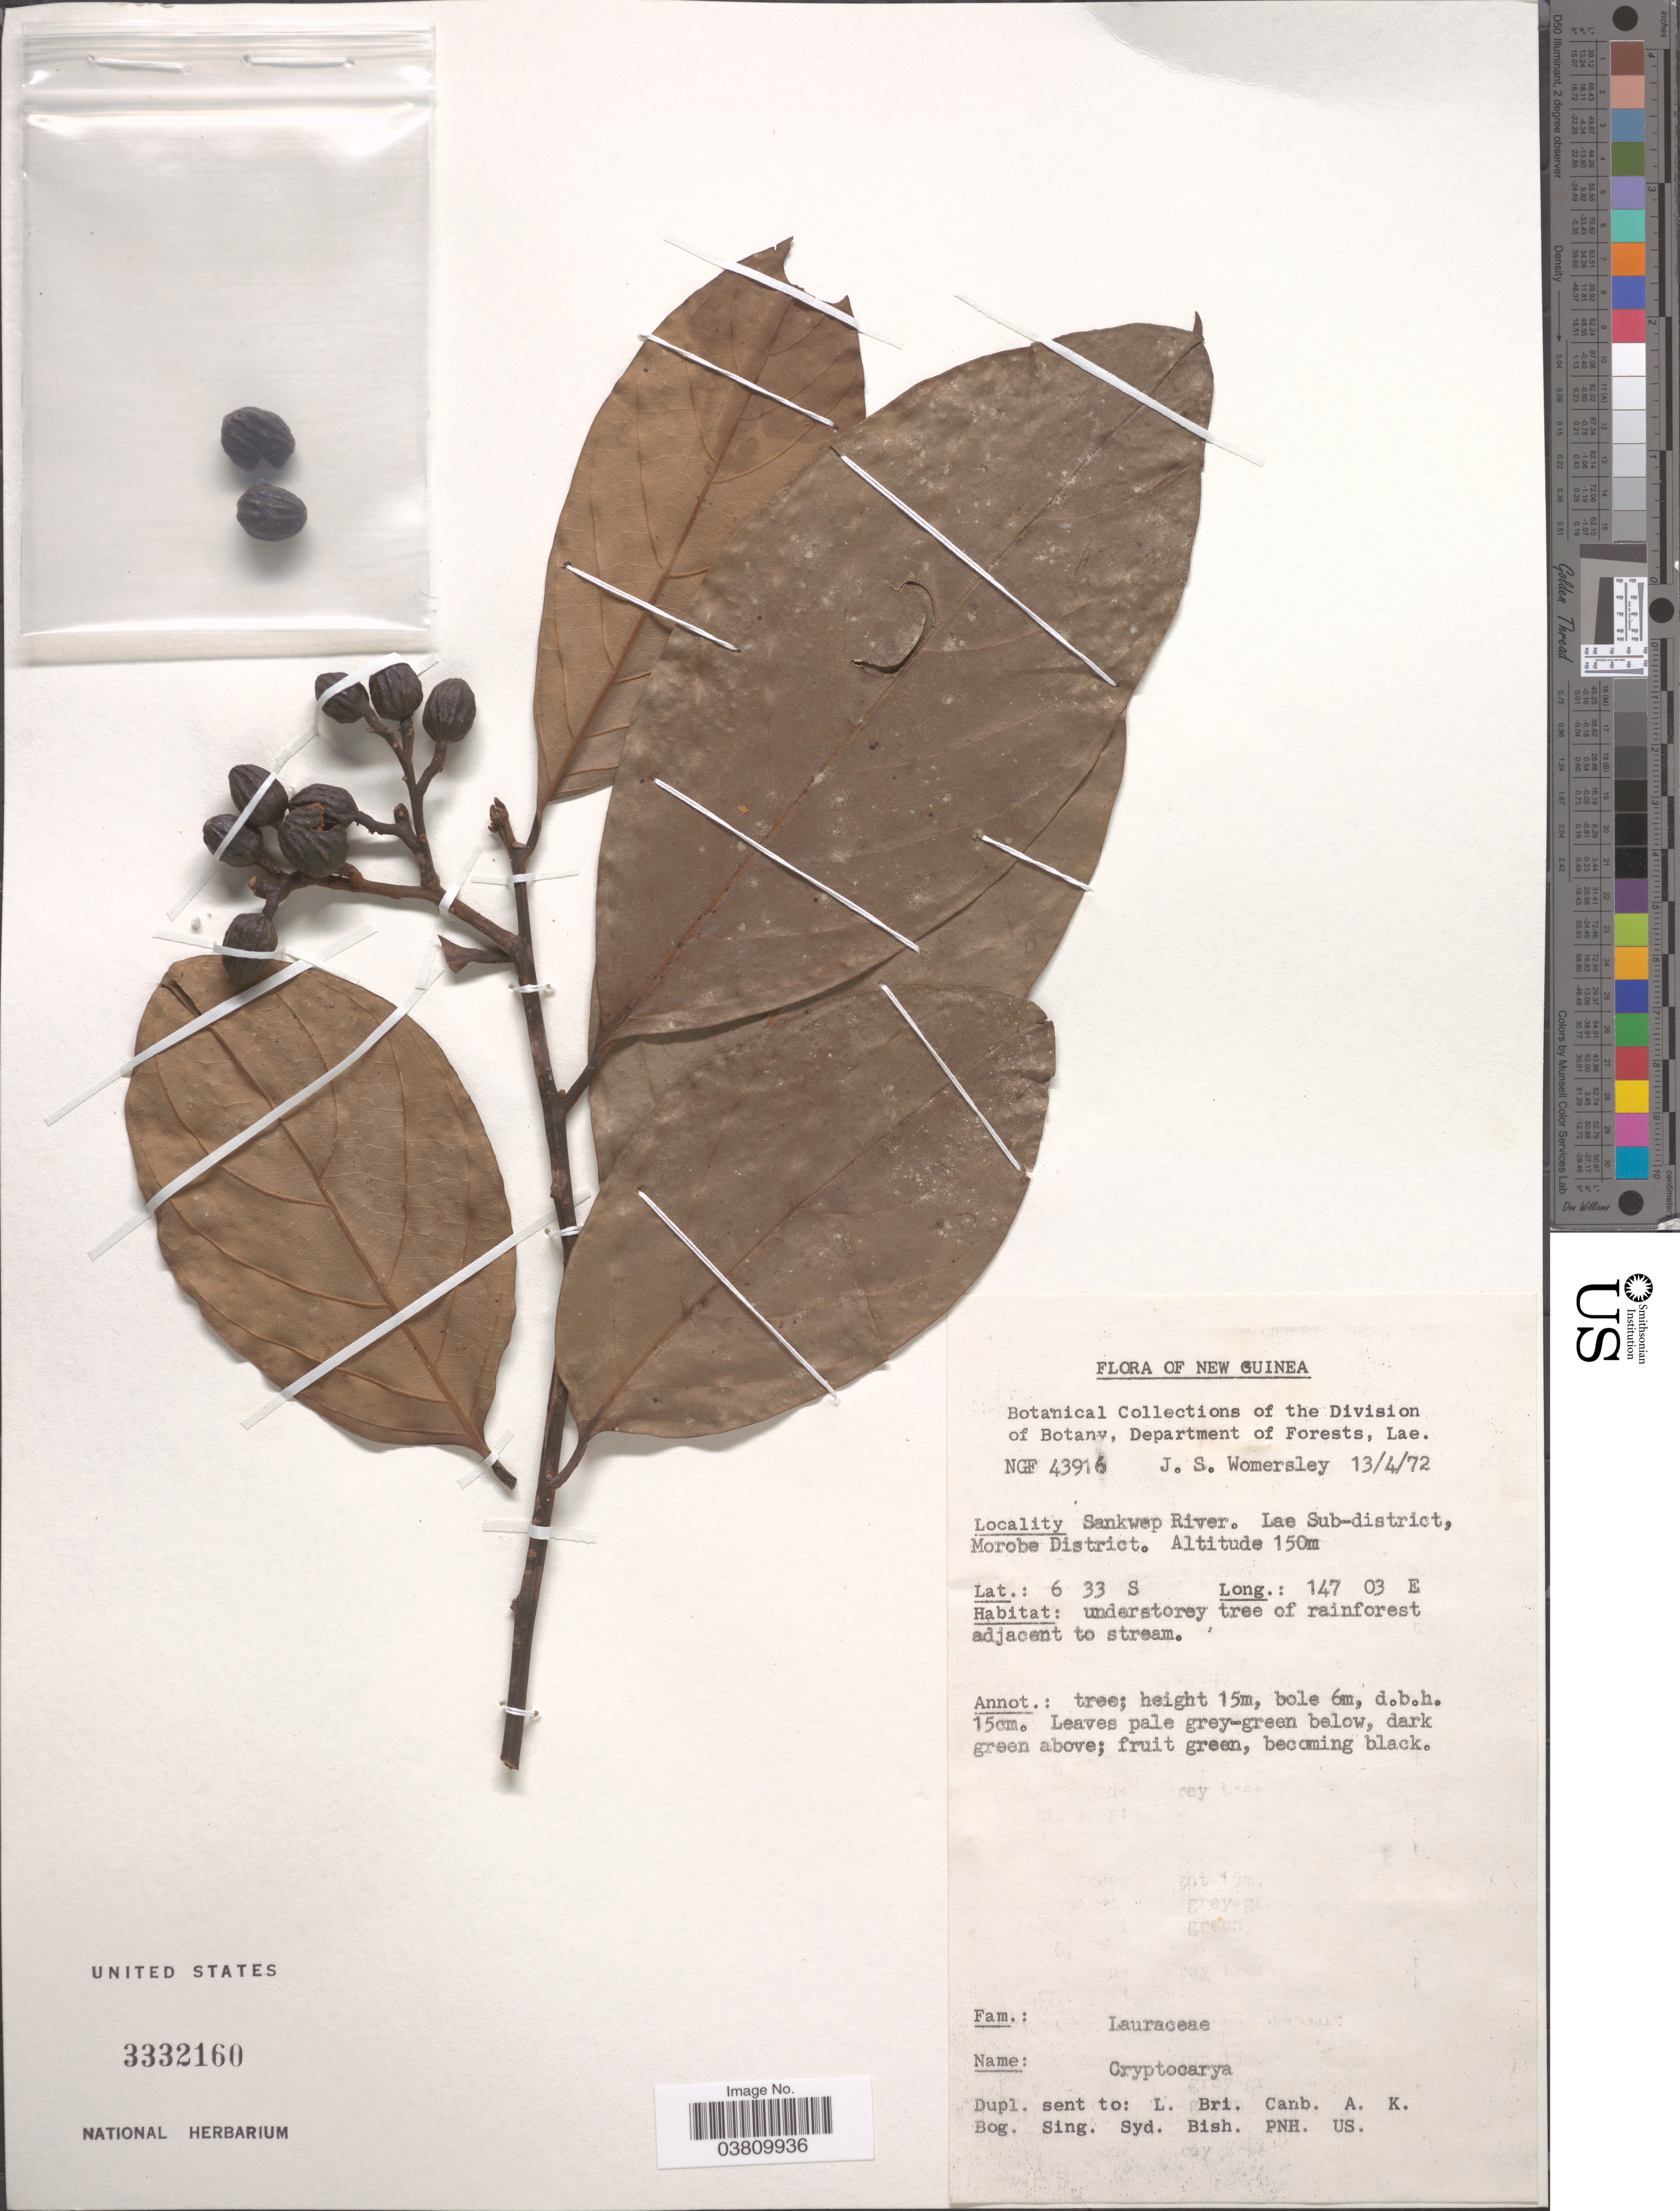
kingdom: Plantae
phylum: Tracheophyta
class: Magnoliopsida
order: Laurales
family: Lauraceae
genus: Cryptocarya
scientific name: Cryptocarya sp.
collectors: J. S. Womersley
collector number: NGF43916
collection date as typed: Transcribed d/m/y: 13/4/72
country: Papua New Guinea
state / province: Morobe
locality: New Guinea. Sankwep River. Lae Sub-district, Morobe District.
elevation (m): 150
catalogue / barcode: US 3332160